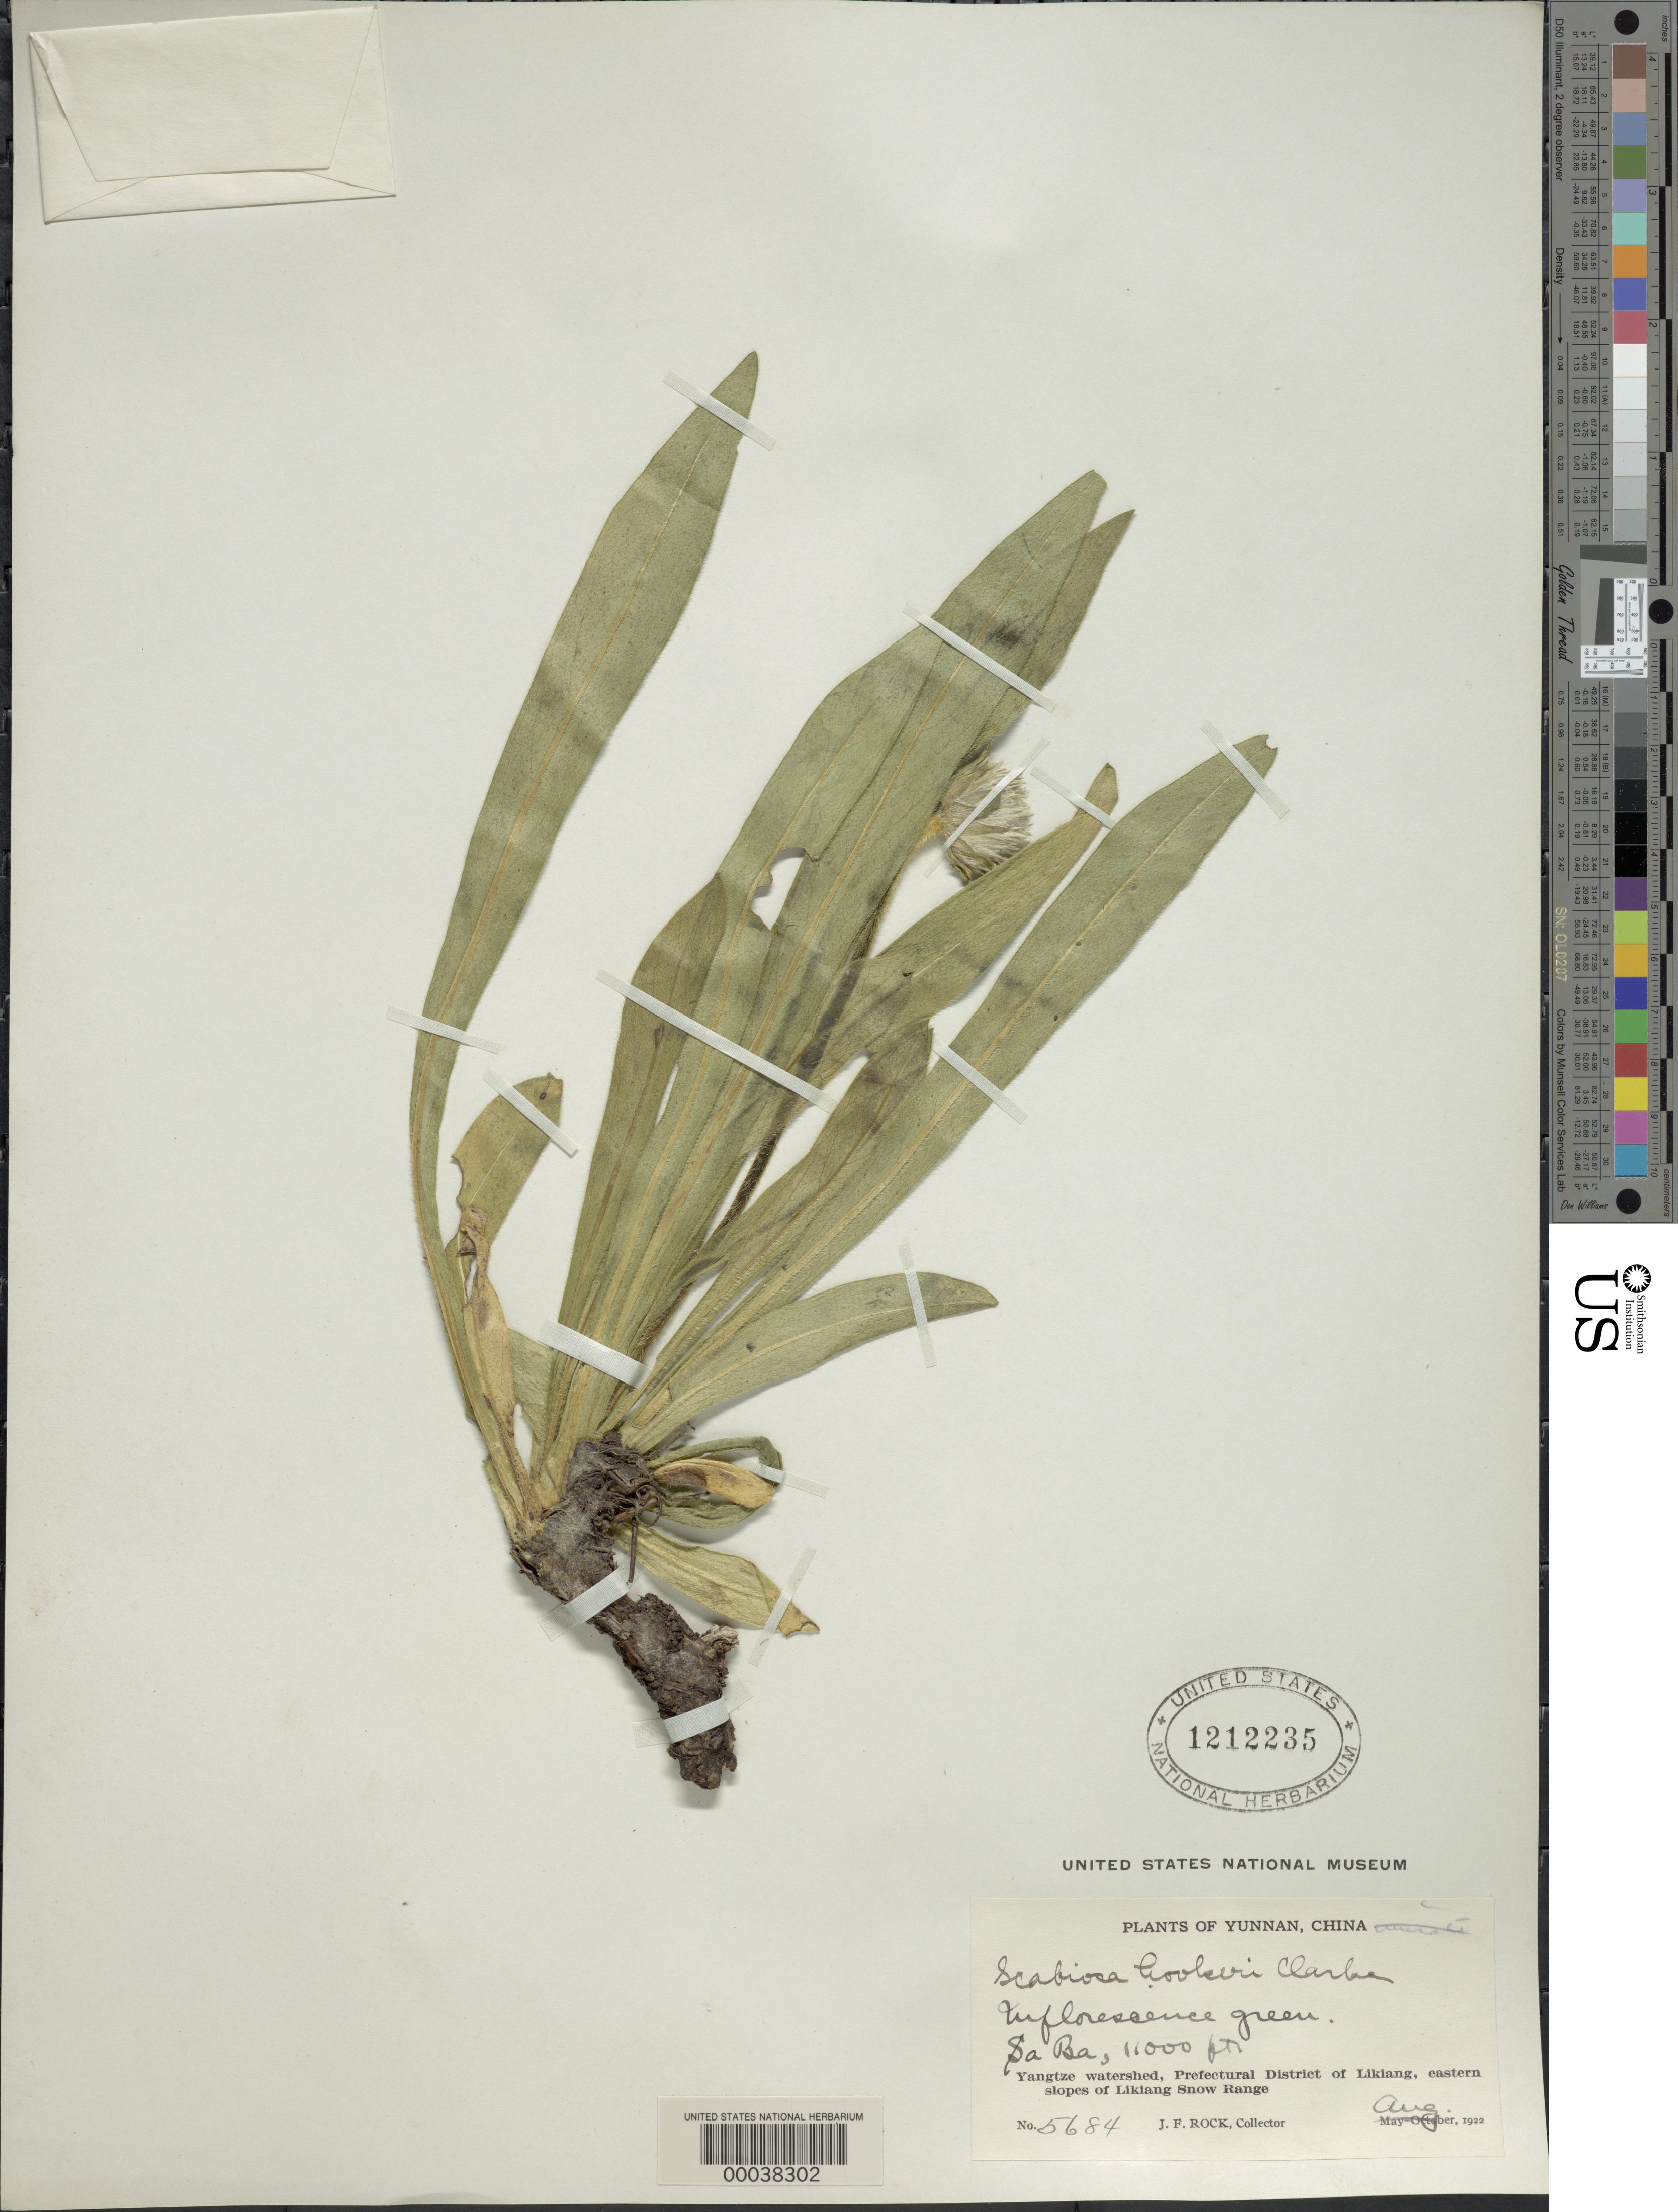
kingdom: Plantae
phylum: Tracheophyta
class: Magnoliopsida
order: Dipsacales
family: Caprifoliaceae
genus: Pterocephalus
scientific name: Pterocephalus hookeri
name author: C.B. Clarke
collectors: J. F. Rock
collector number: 5684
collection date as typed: Aug 1922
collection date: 1922-08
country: China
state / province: Yunnan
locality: Yangtze watershed, Prefectural Dist. of Likiang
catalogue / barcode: US 1212235